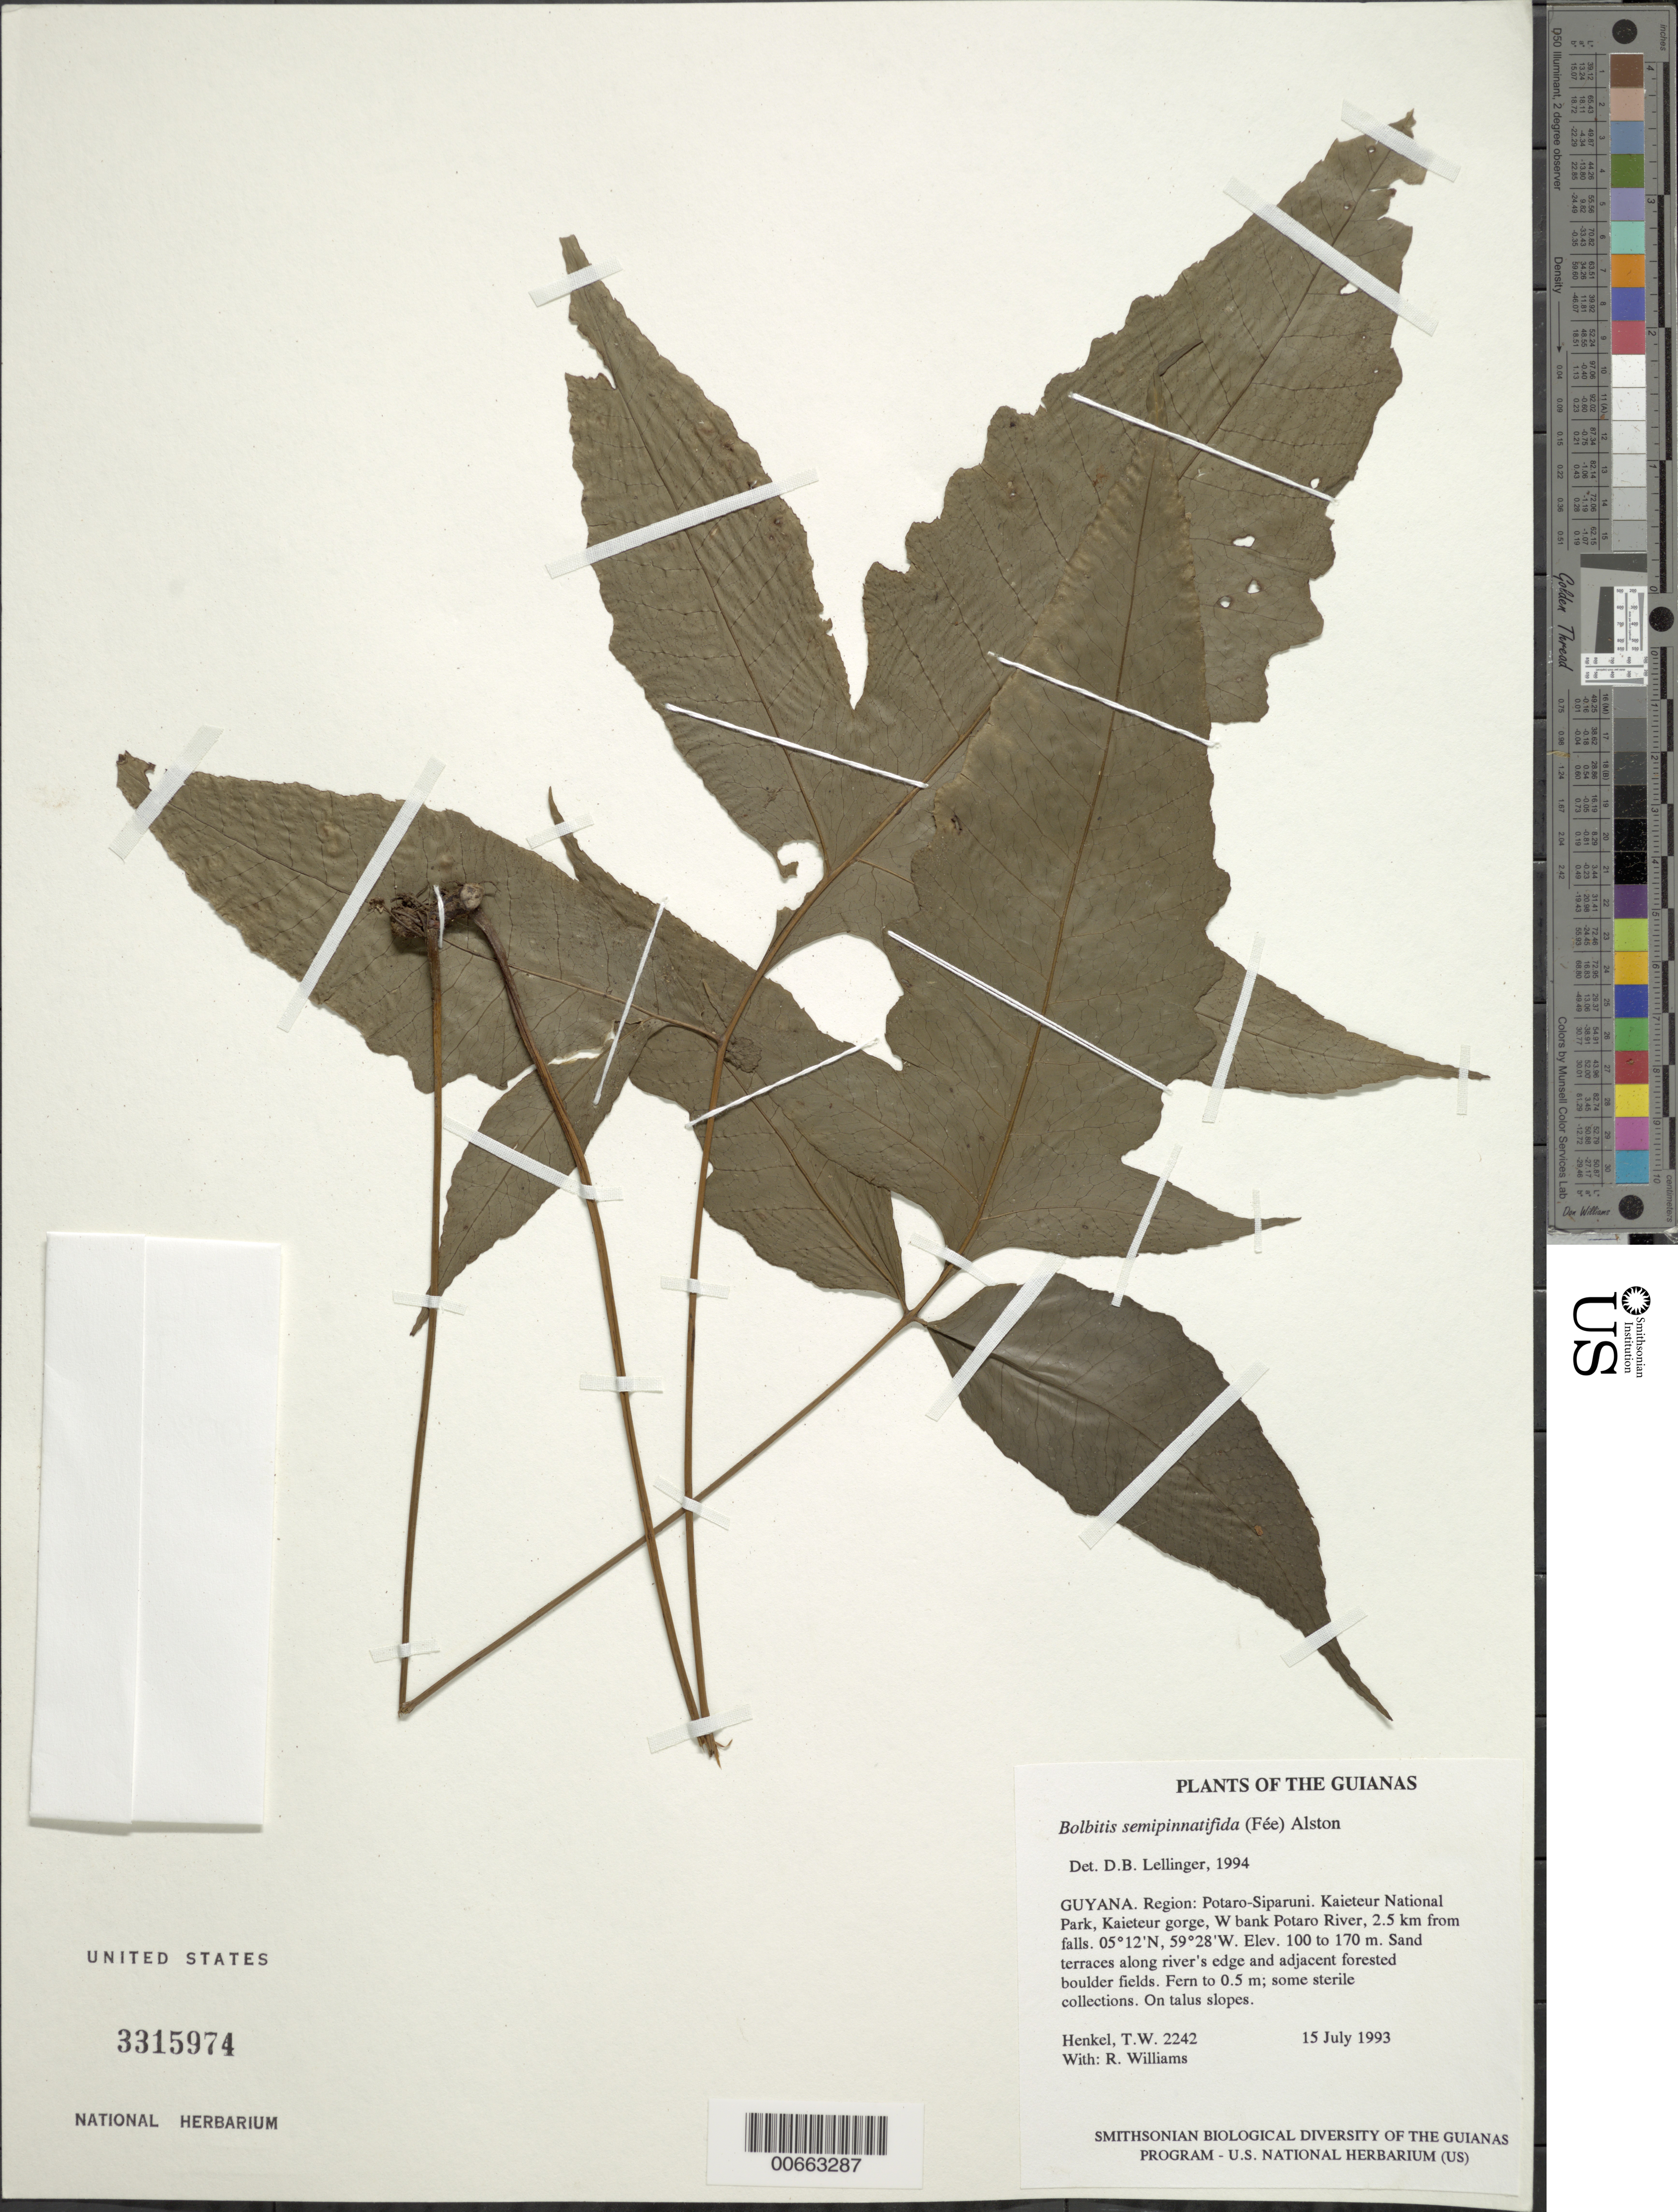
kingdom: Plantae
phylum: Tracheophyta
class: Polypodiopsida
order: Polypodiales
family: Dryopteridaceae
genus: Bolbitis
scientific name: Bolbitis semipinnatifida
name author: (Fée) Alston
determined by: Lellinger, David B., (BOT), Smithsonian Institution - National Museum of Natural History (UNITED STATES)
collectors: T. Henkel & R. Williams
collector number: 2242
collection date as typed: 15 July 1993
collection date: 1993-07-15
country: Guyana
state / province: Potaro-Siparuni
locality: Kaieteur National Park, Kaieteur gorge, W bank Potaro R, 2.5 km from falls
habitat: Sand terraces along river's edge and adjacent forested boulder fields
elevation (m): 100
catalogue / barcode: US 3315974